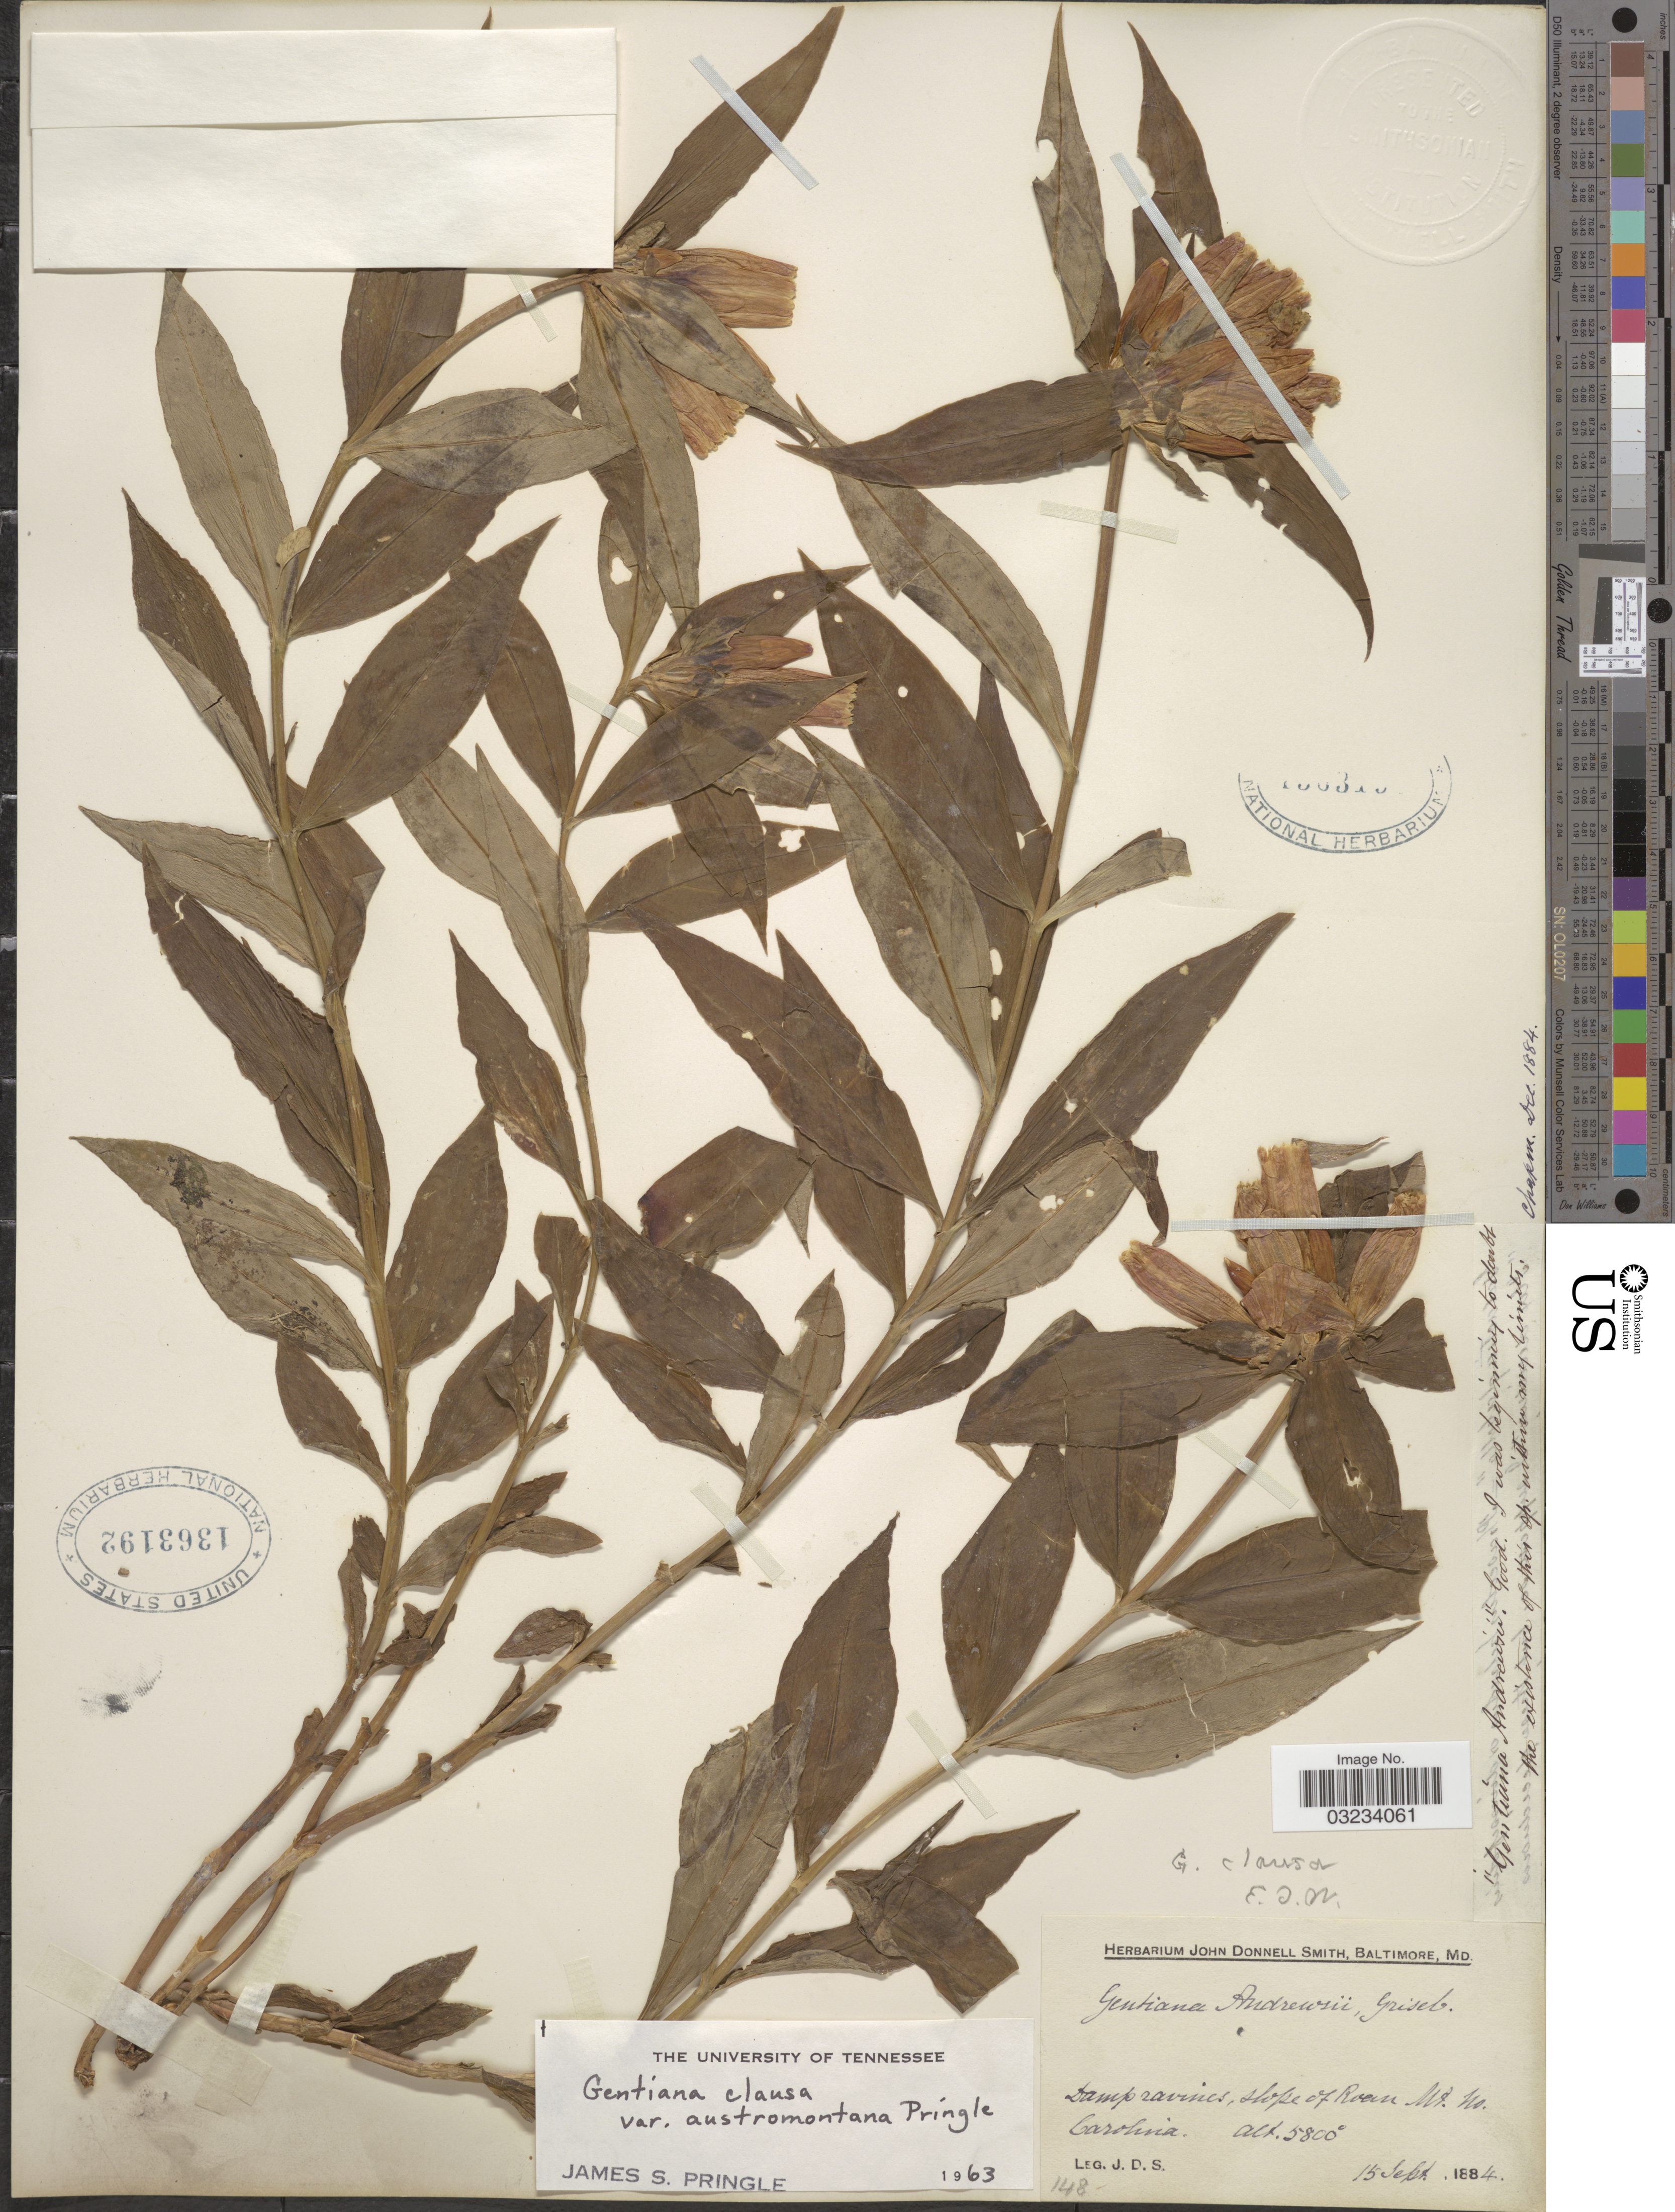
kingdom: Plantae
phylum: Tracheophyta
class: Magnoliopsida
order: Gentianales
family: Gentianaceae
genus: Gentiana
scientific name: Gentiana clausa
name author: Raf.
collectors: J. Donnell Smith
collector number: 148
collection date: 1884-09-15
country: United States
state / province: North Carolina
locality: Slope of Roan Mt.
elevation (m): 1768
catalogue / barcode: US 1363192